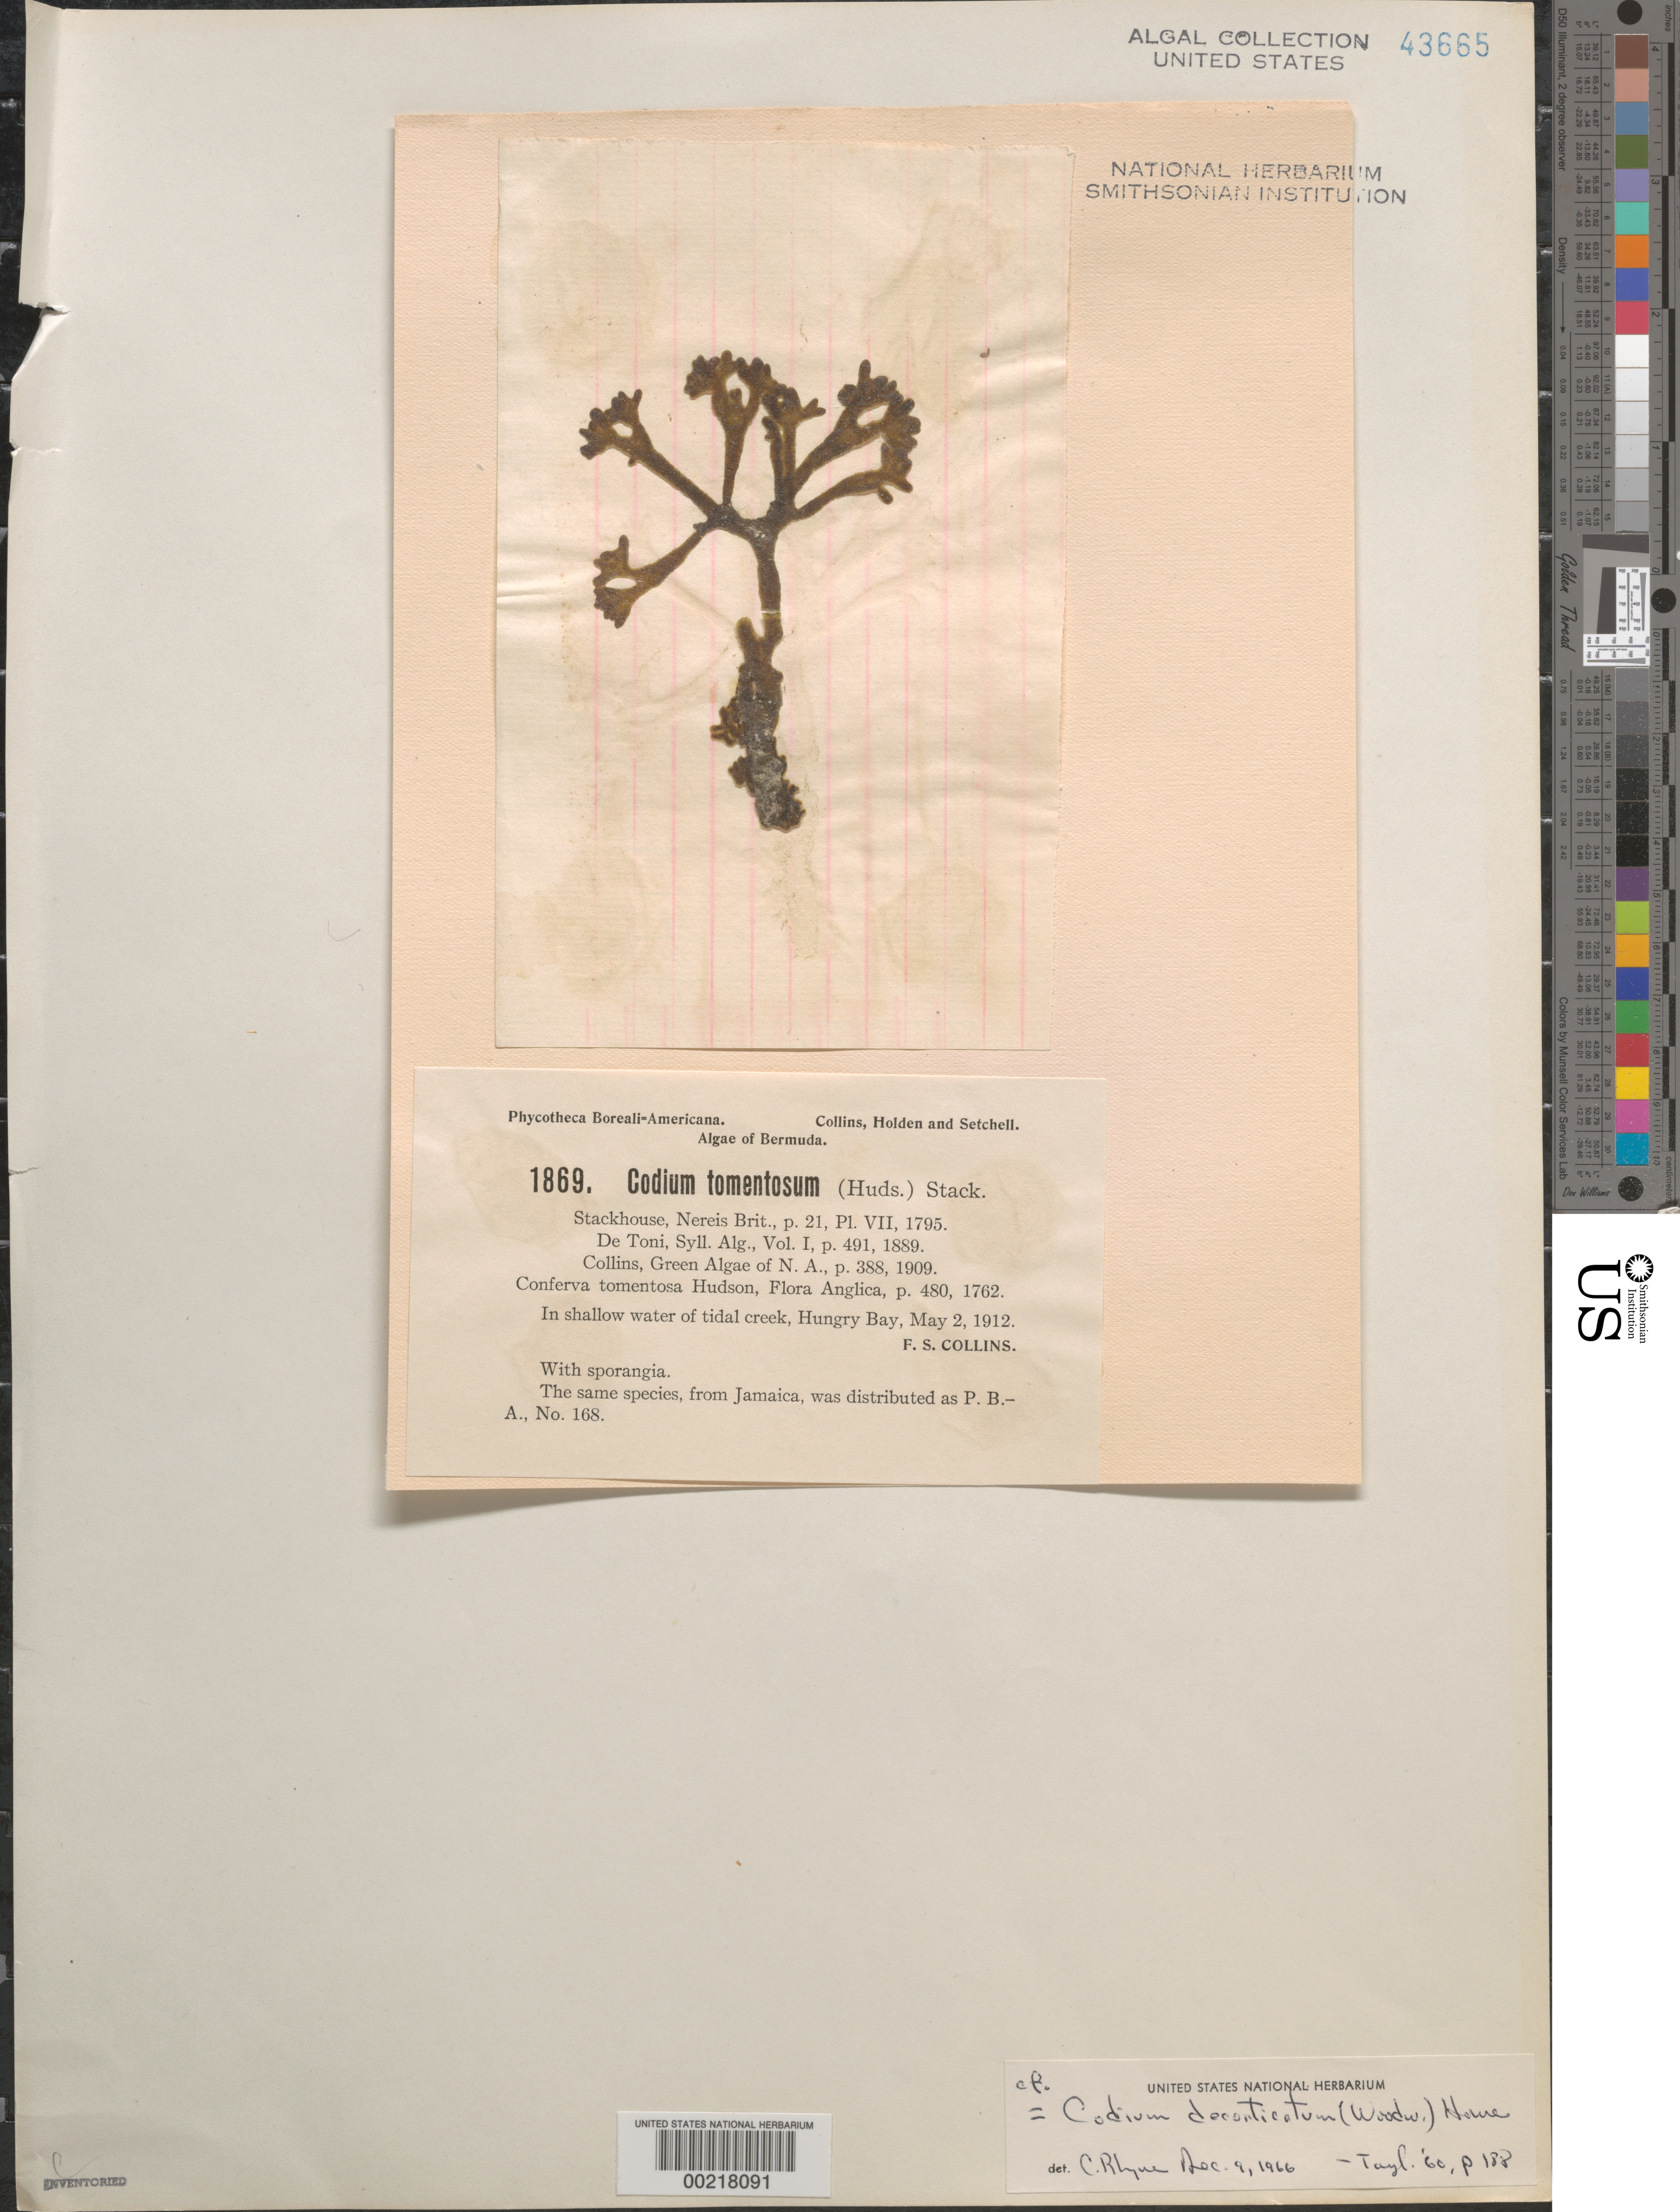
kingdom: Plantae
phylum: Chlorophyta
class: Ulvophyceae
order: Bryopsidales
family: Codiaceae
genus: Codium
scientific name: Codium decorticatum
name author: (Woodw.) M. Howe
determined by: Rhyne, C. F.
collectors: F. Collins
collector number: PB-A 1869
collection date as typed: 02 May 1912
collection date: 1912-05-02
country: Bermuda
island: Bermuda Island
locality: Hungry Bay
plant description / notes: Collins, Holden & Setchell, Phycotheca Boreali-Americana, as Codium tomentosum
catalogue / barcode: US 43665